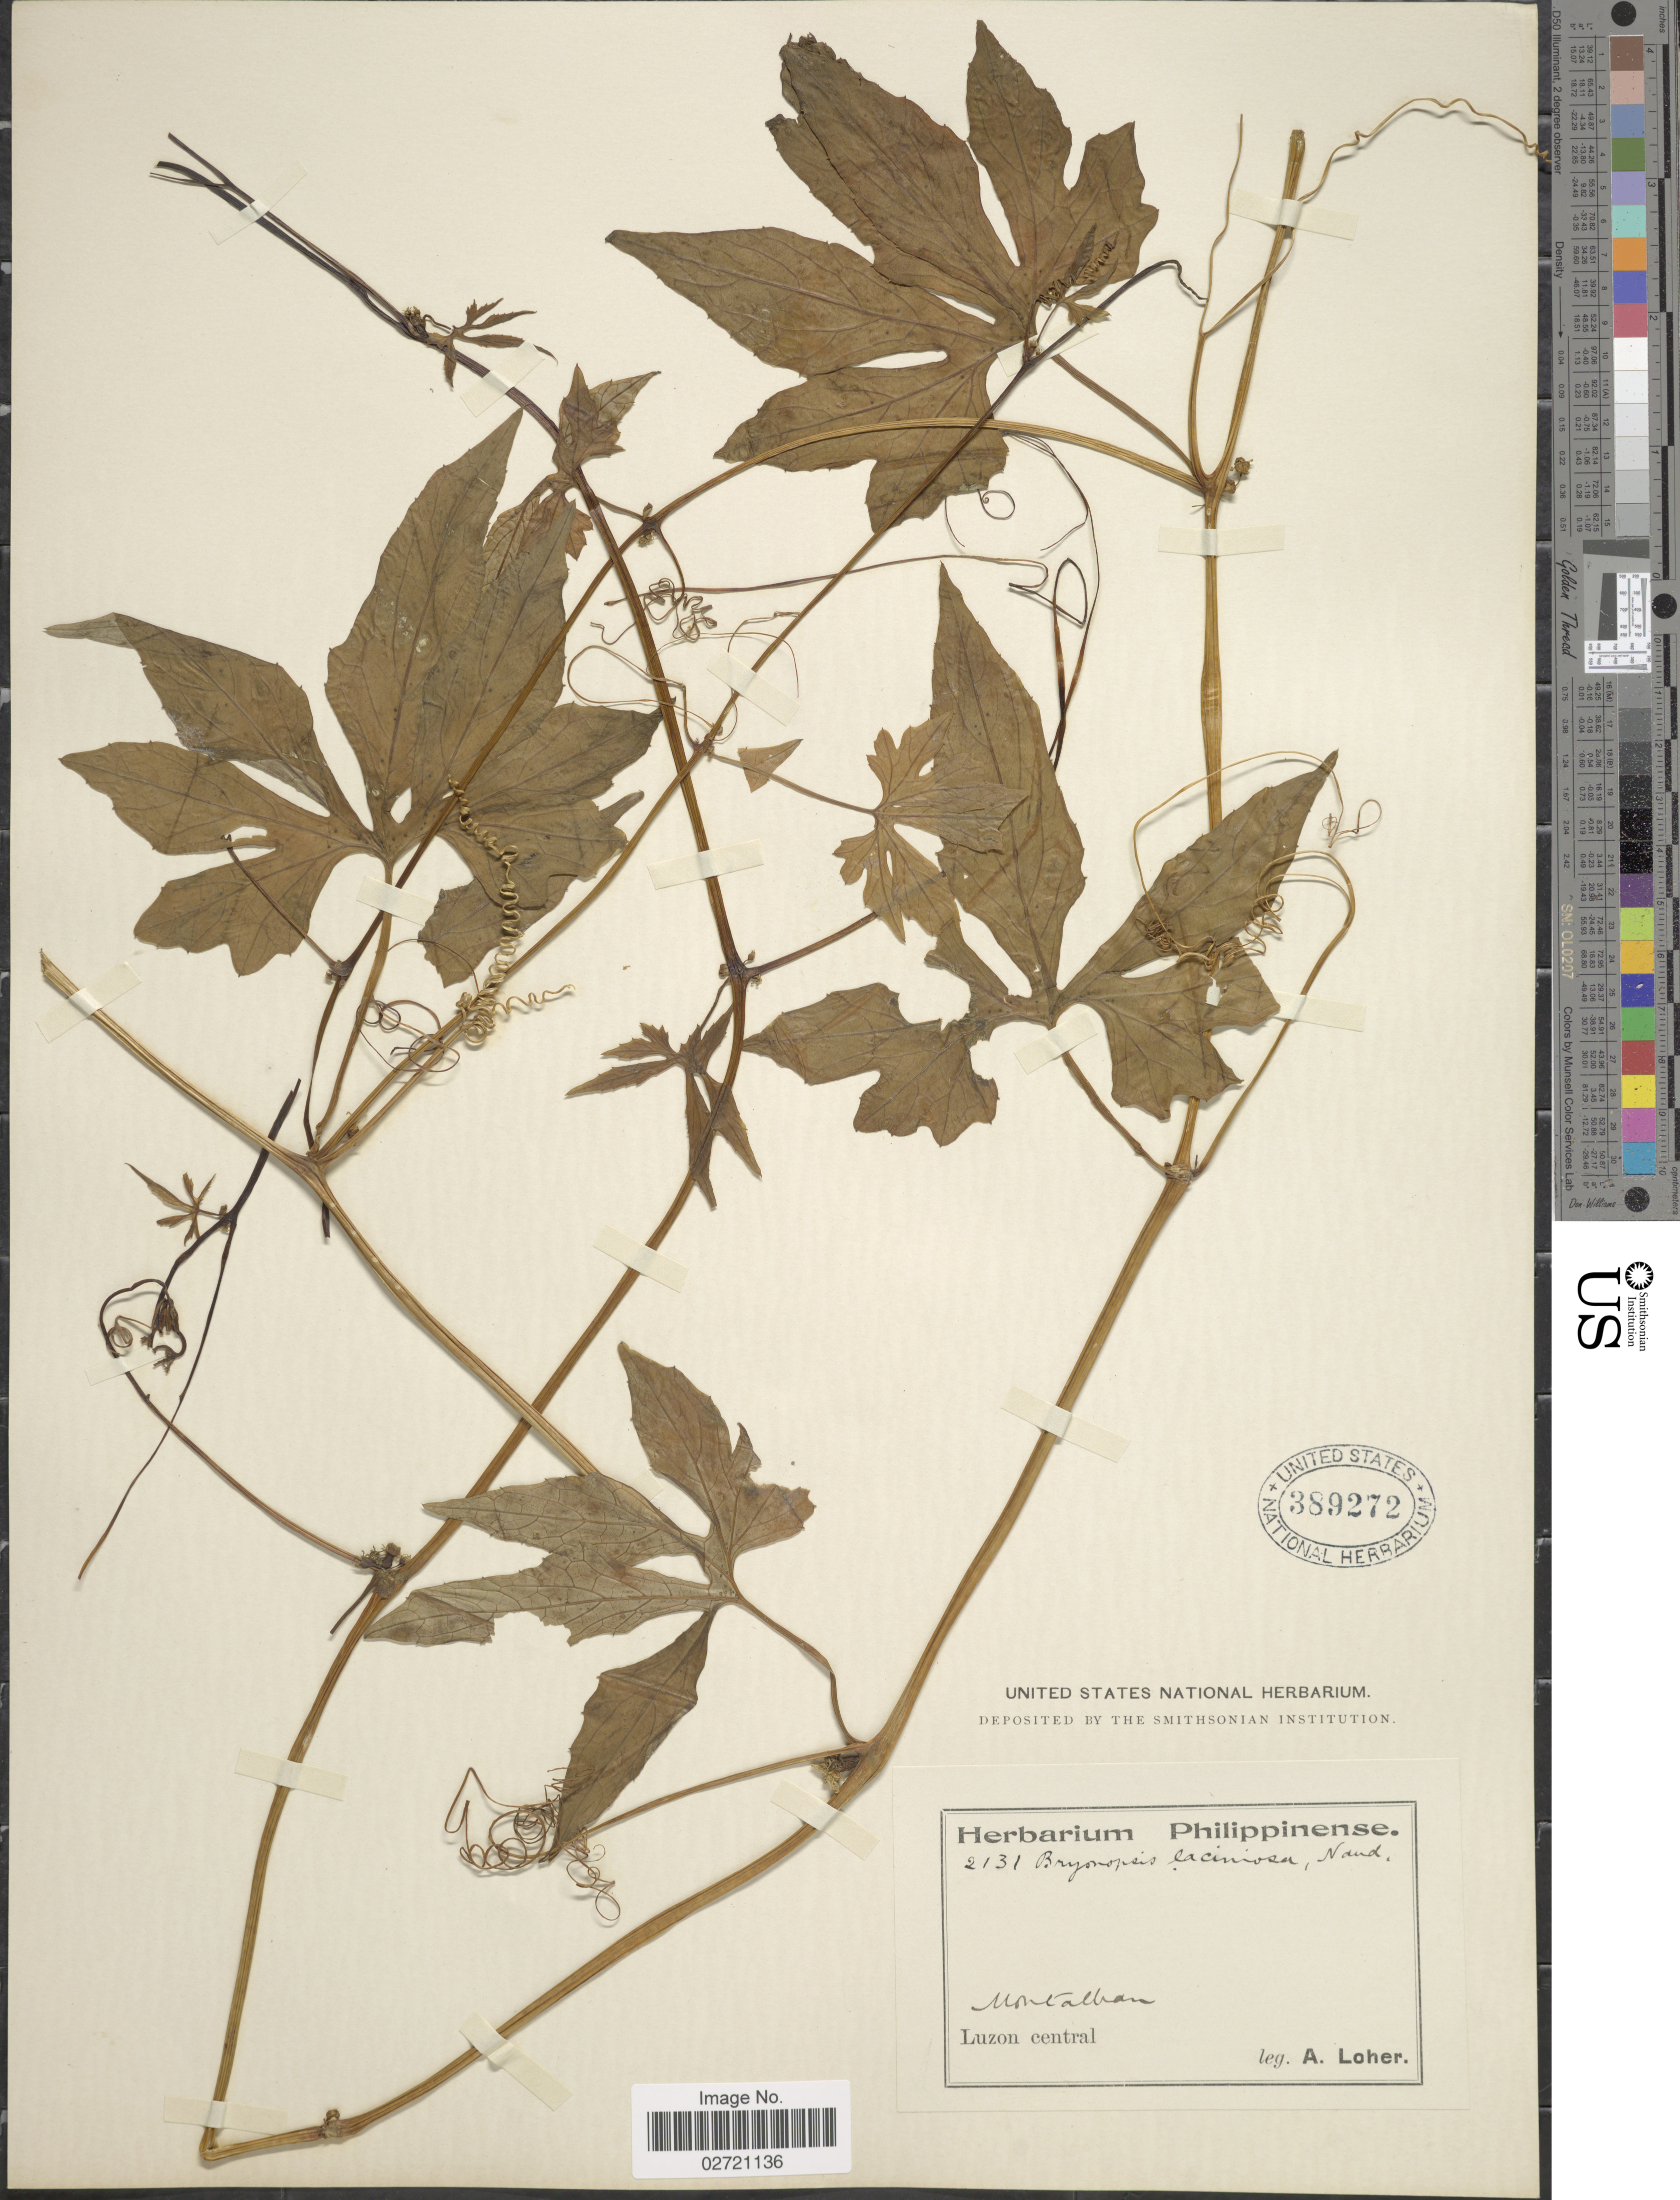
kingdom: Plantae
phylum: Tracheophyta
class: Magnoliopsida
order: Cucurbitales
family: Cucurbitaceae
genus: Diplocyclos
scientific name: Diplocyclos palmatus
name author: (L.) C. Jeffrey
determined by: Strong, Mark T., (BOT), Smithsonian Institution - National Museum of Natural History (UNITED STATES)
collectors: A. Loher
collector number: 2131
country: Philippines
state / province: Central Luzon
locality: Montalban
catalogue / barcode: US 389272